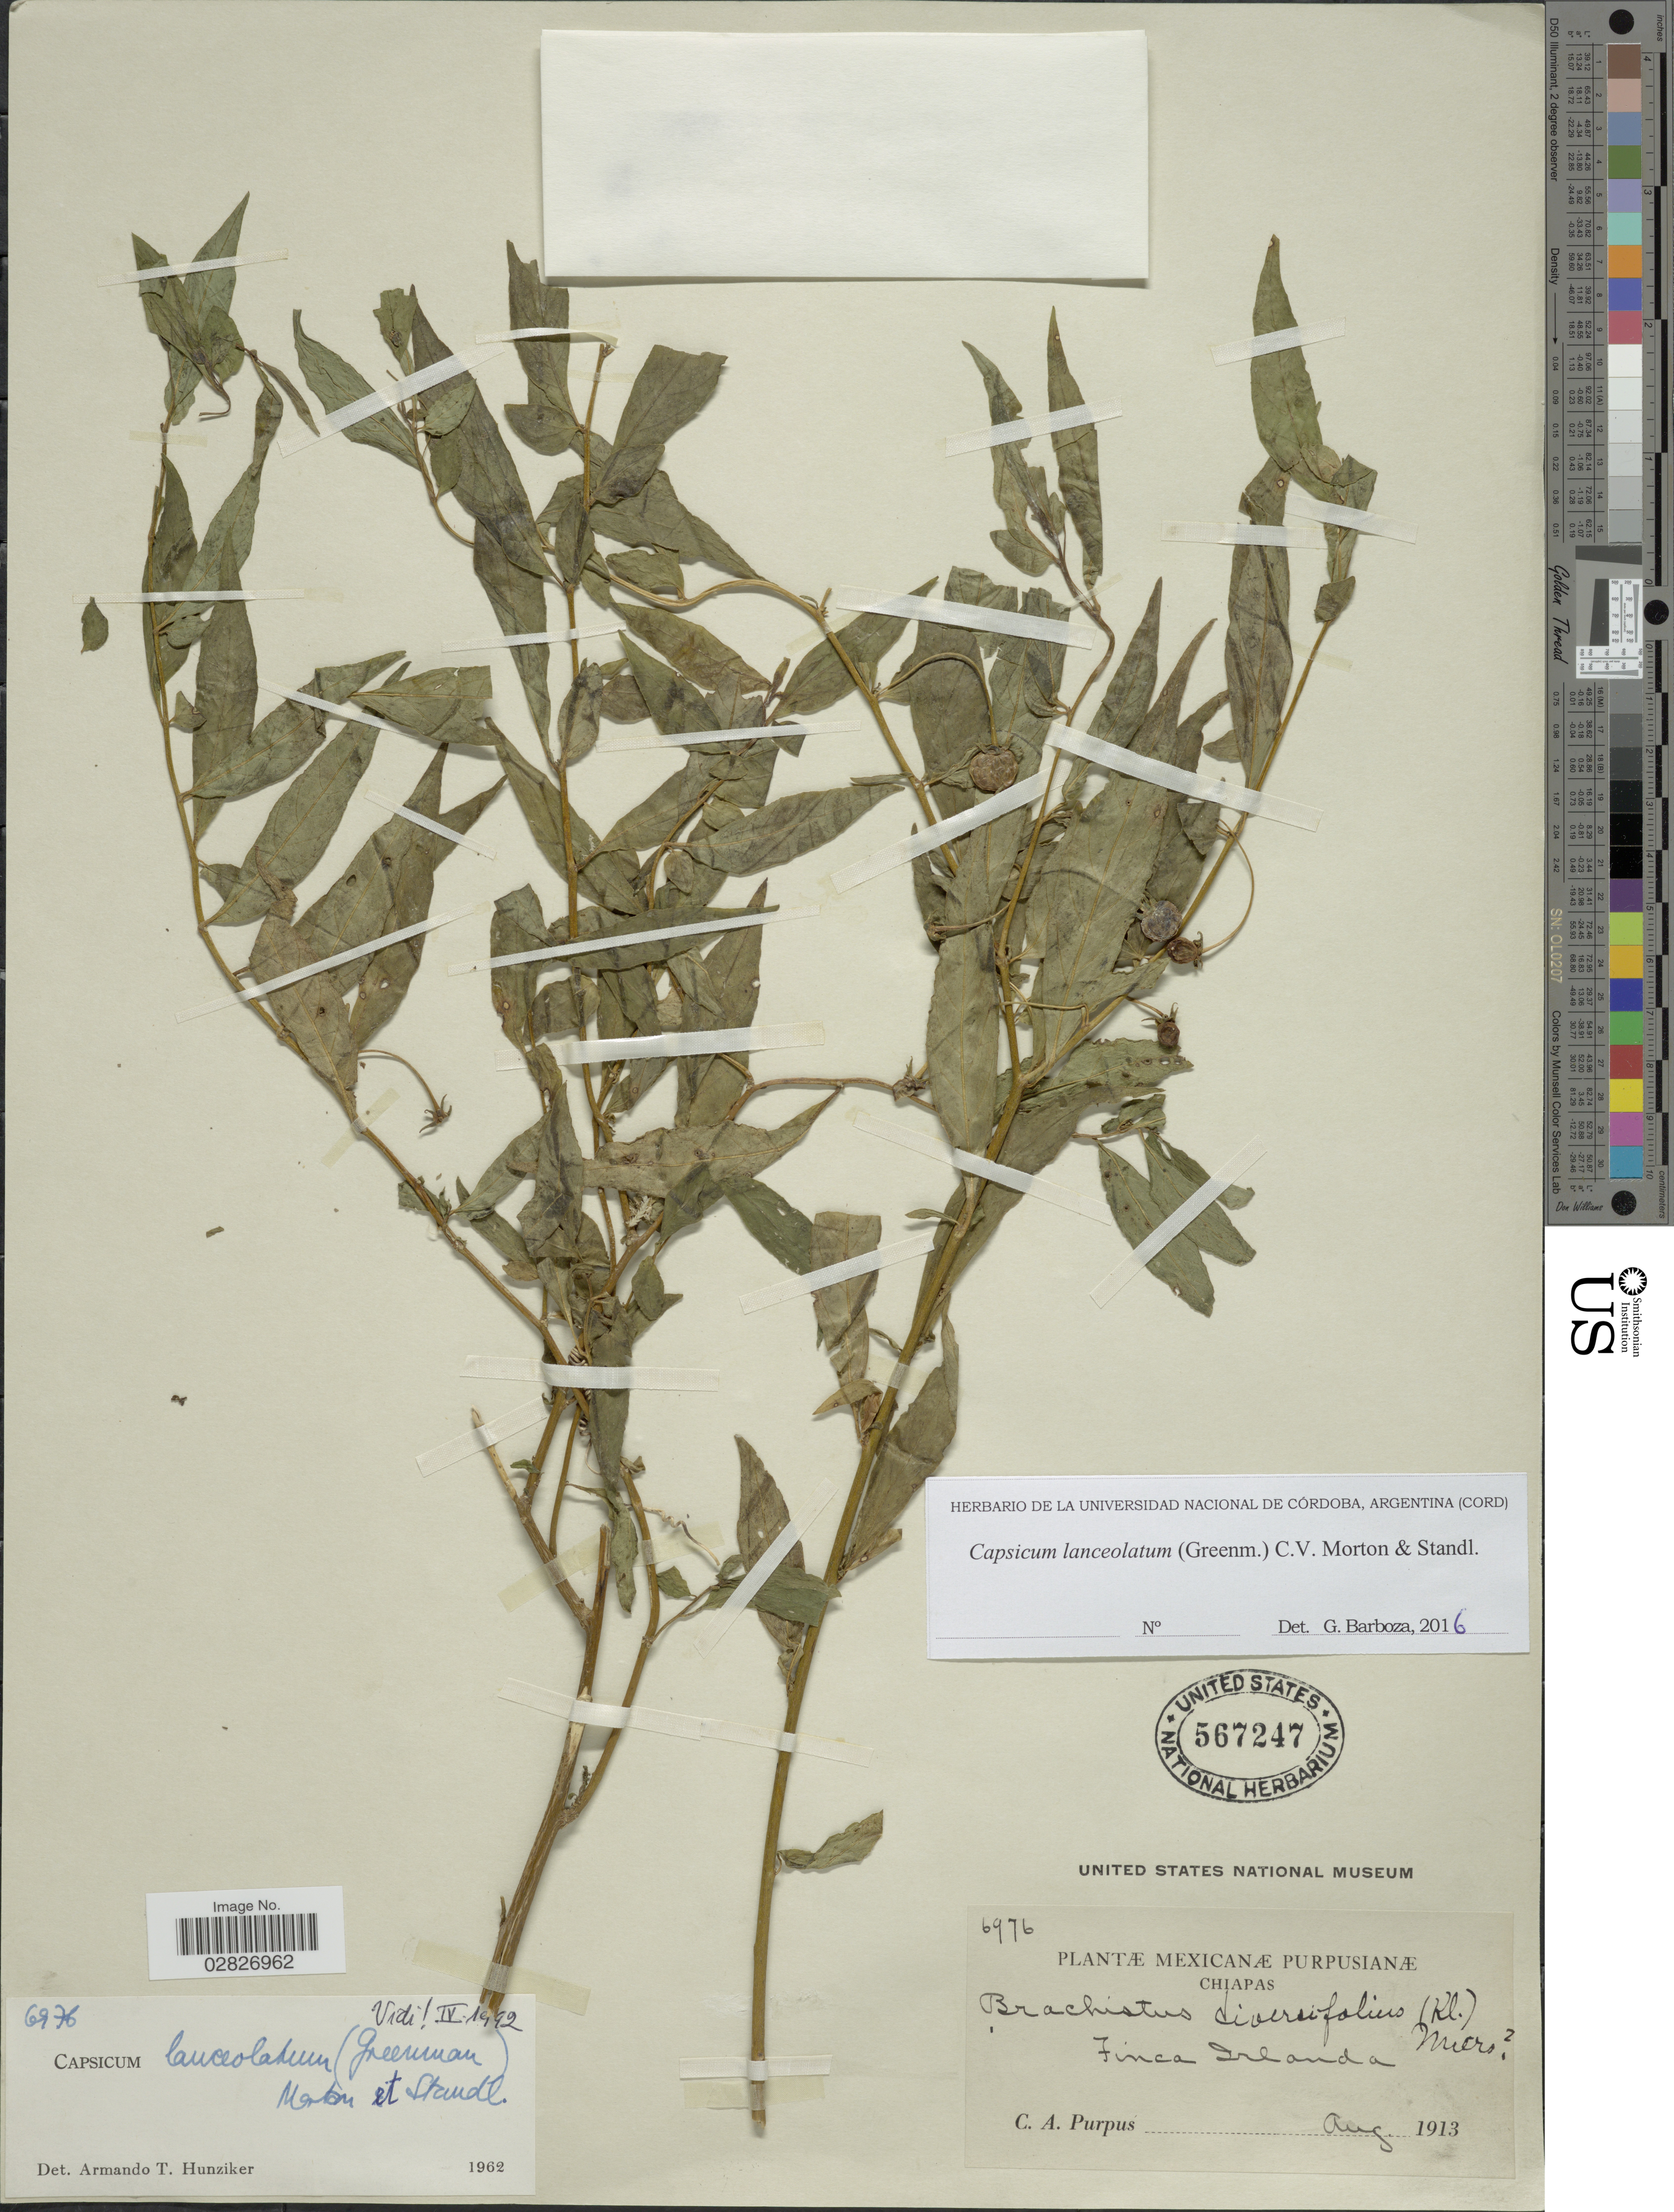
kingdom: Plantae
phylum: Tracheophyta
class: Magnoliopsida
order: Solanales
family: Solanaceae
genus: Capsicum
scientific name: Capsicum lanceolatum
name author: (Greenm.) C.V. Morton & Standl.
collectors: C. A. Purpus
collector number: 6976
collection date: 1913-08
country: Mexico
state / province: Chiapas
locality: Finca Irlanda.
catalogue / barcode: US 567247